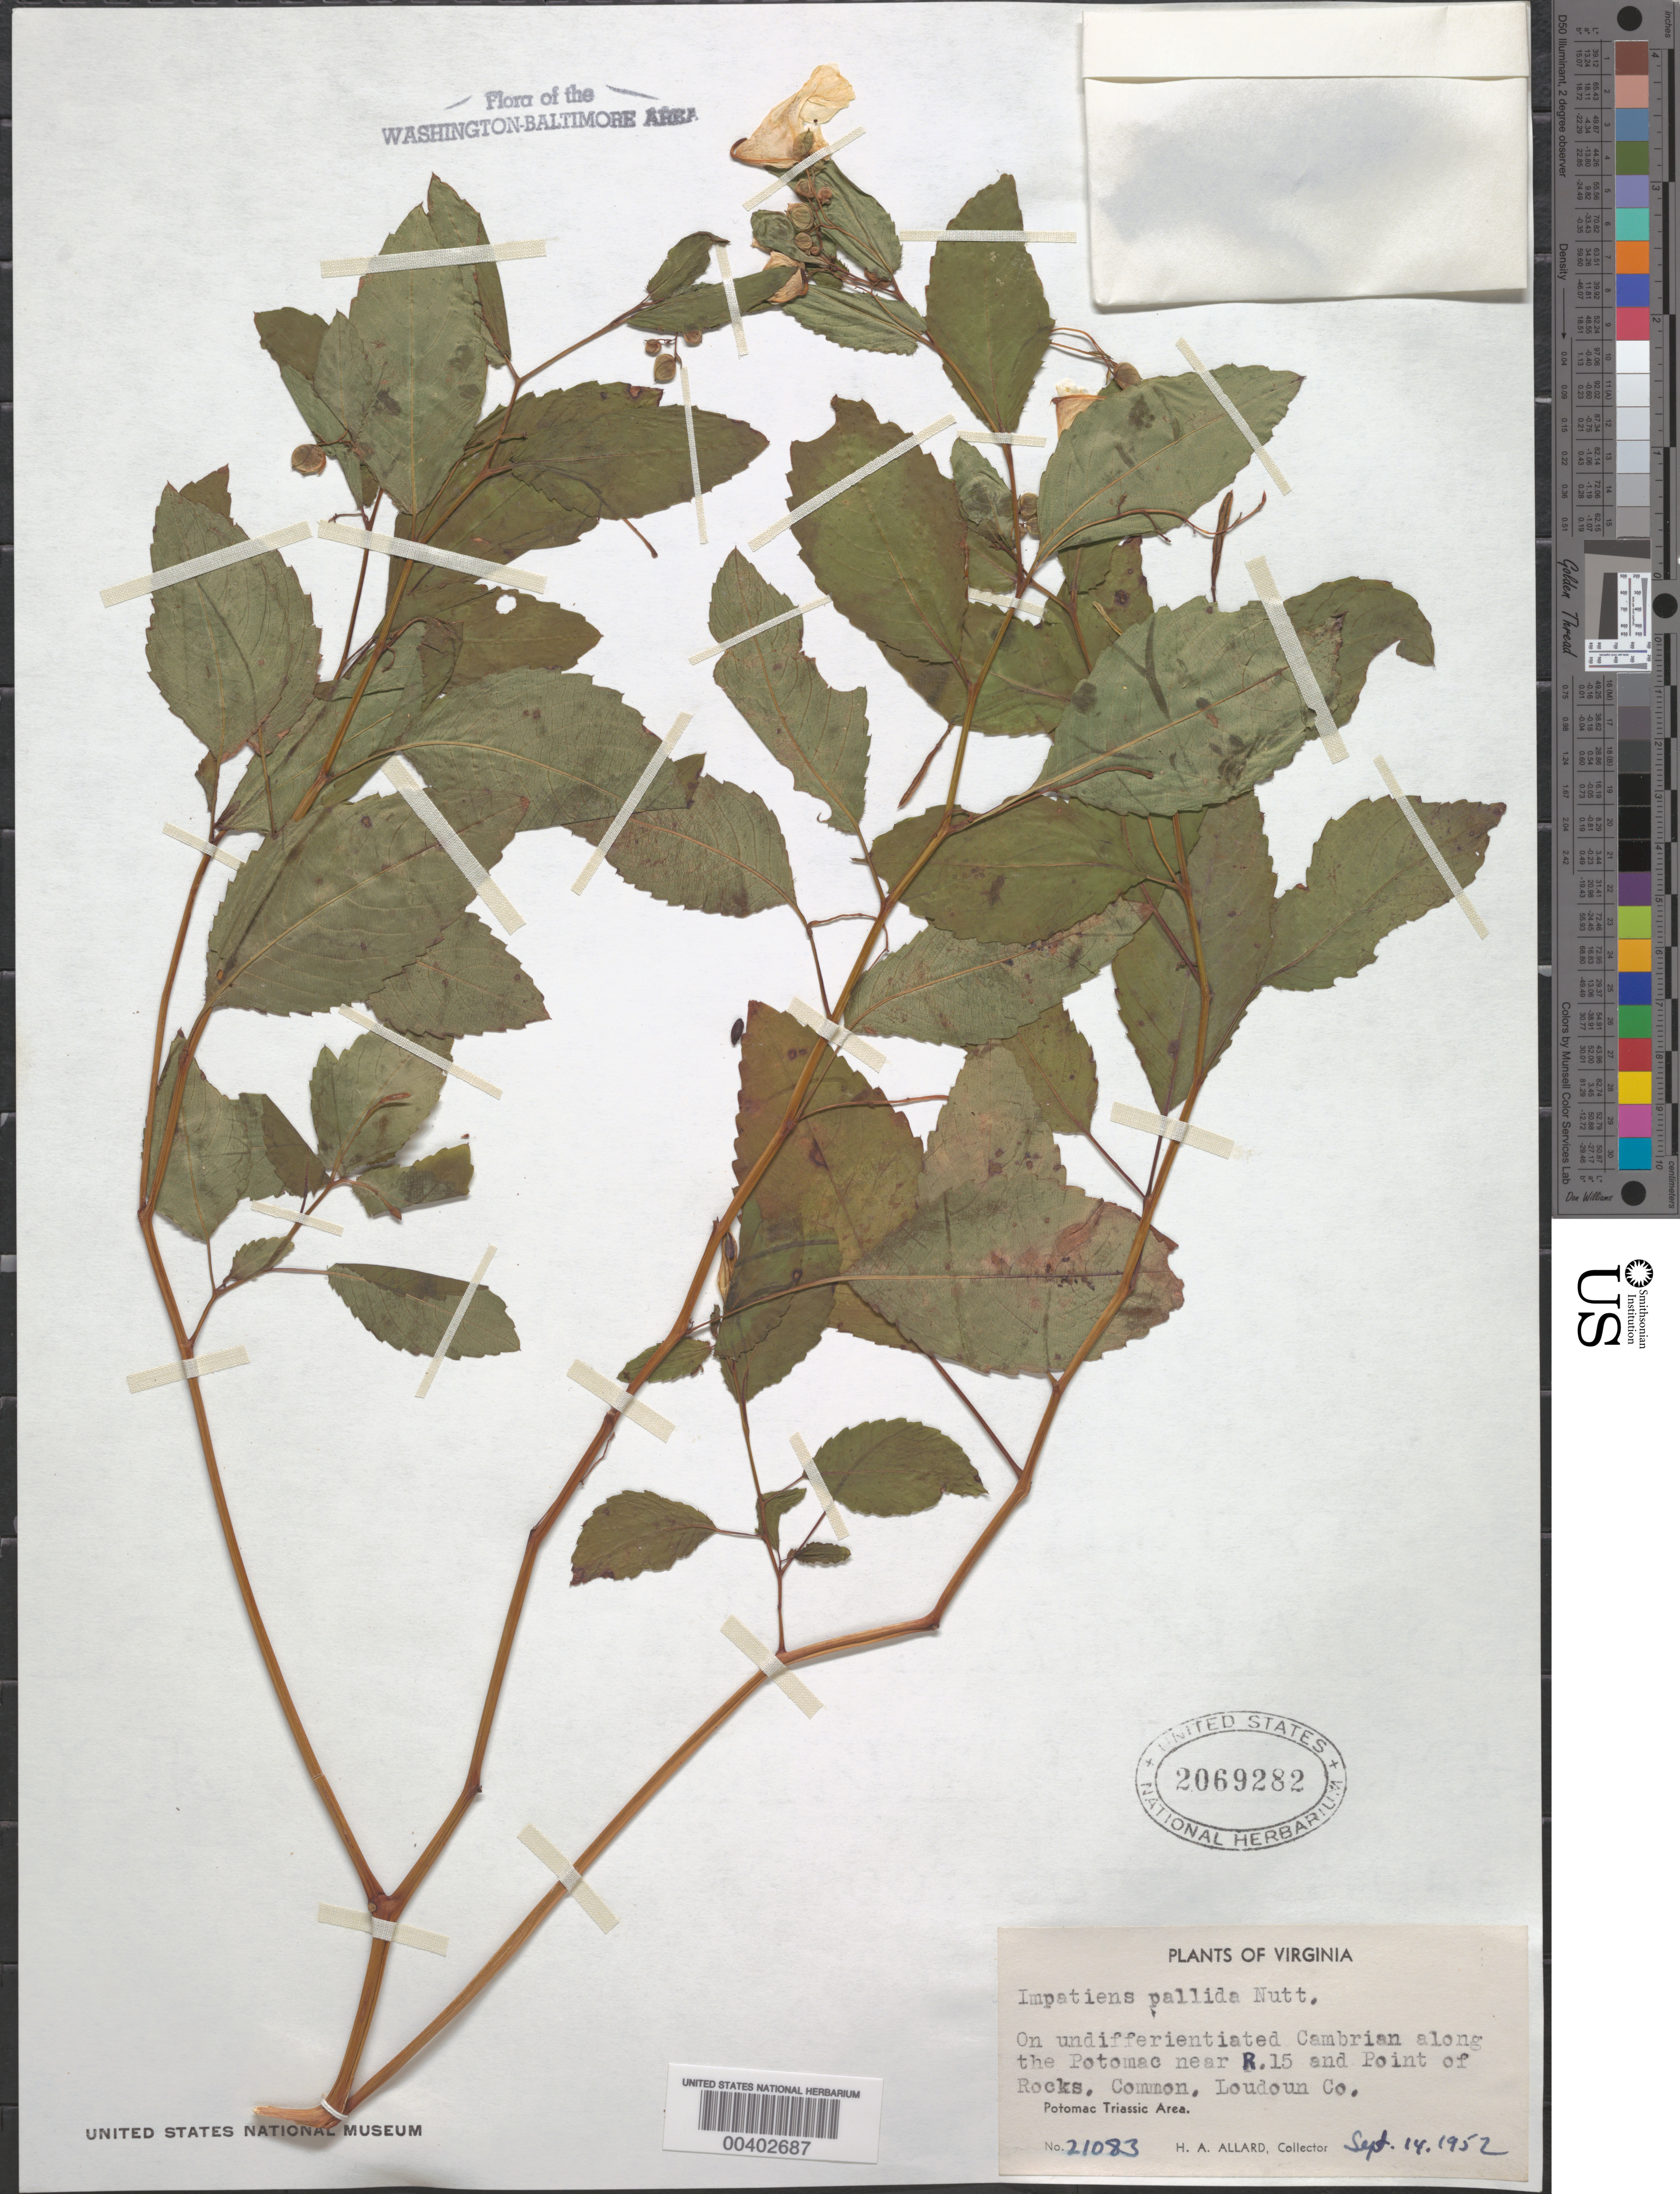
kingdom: Plantae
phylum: Tracheophyta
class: Magnoliopsida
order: Ericales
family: Balsaminaceae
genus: Impatiens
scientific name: Impatiens pallida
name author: Nutt.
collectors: H. A. Allard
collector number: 21083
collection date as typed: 14 Sep 1952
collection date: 1952-09-14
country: United States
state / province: Virginia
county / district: Loudoun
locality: Near Route 15 and Point of Rocks C. & O. Canal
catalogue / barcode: US 2069282